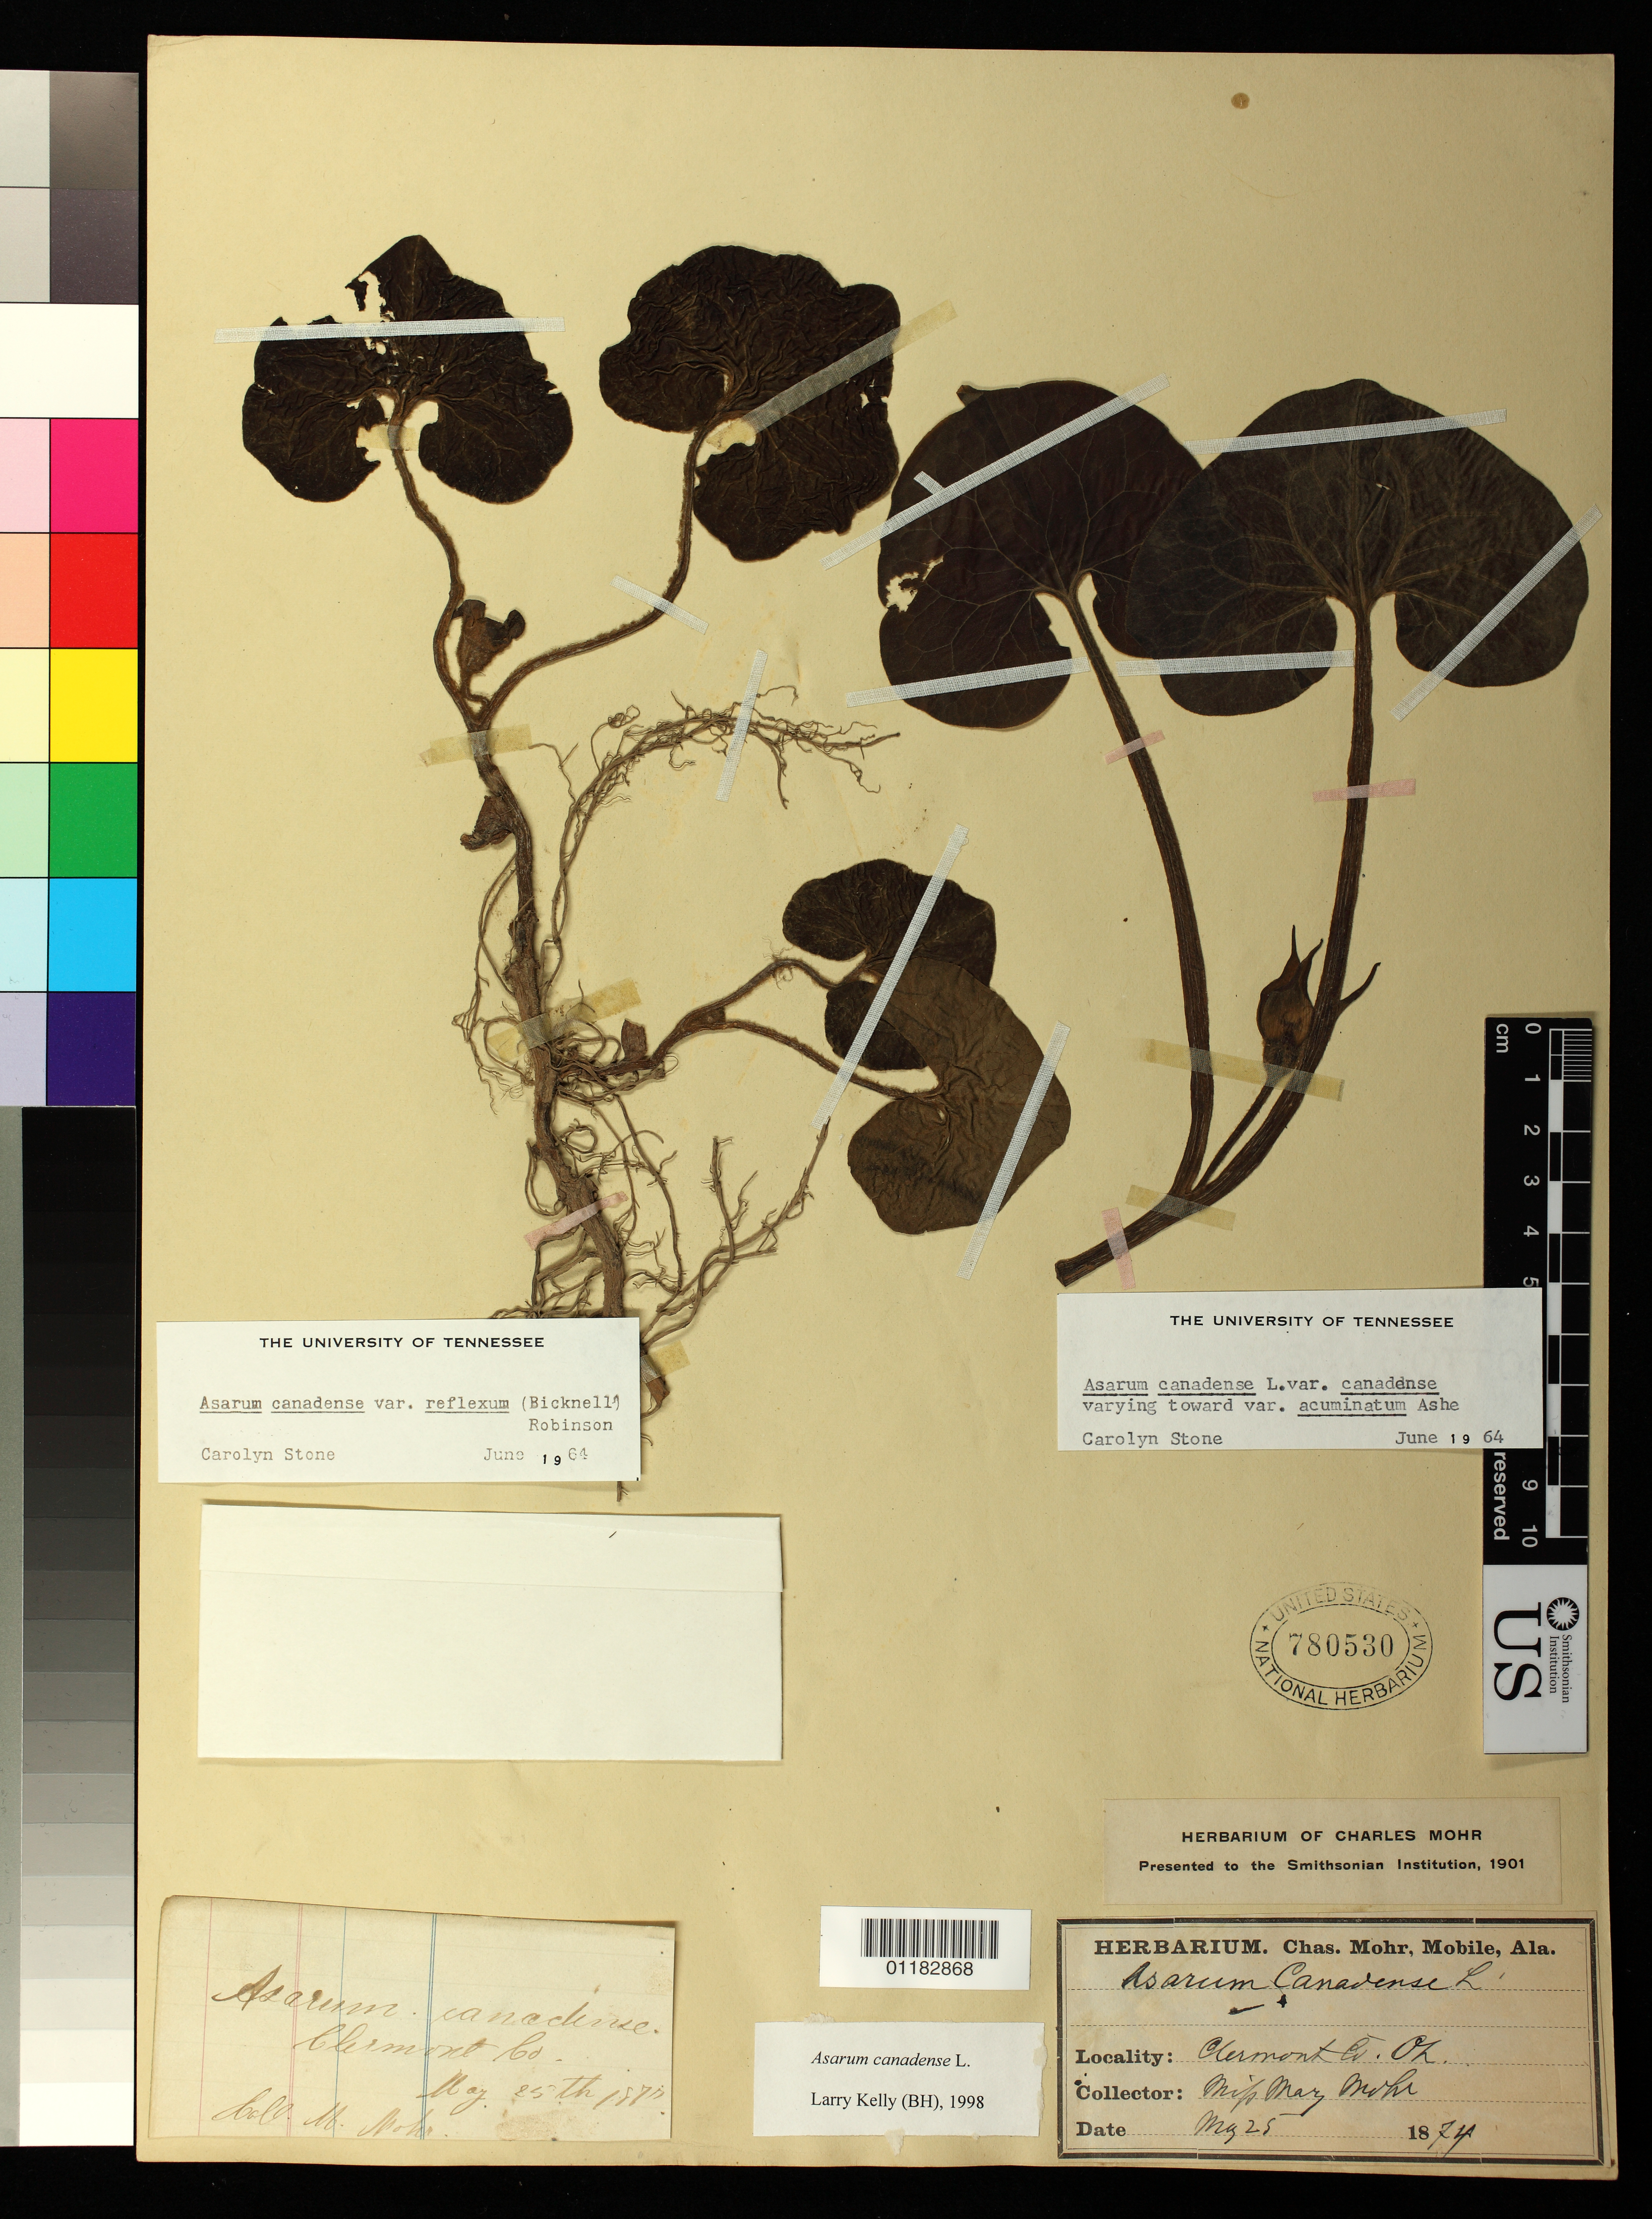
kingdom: Plantae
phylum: Tracheophyta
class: Magnoliopsida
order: Piperales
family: Aristolochiaceae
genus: Asarum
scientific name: Asarum canadense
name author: L.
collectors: M. Mohr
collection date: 1876-05-25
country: United States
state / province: Ohio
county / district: Clermont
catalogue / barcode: US 780530